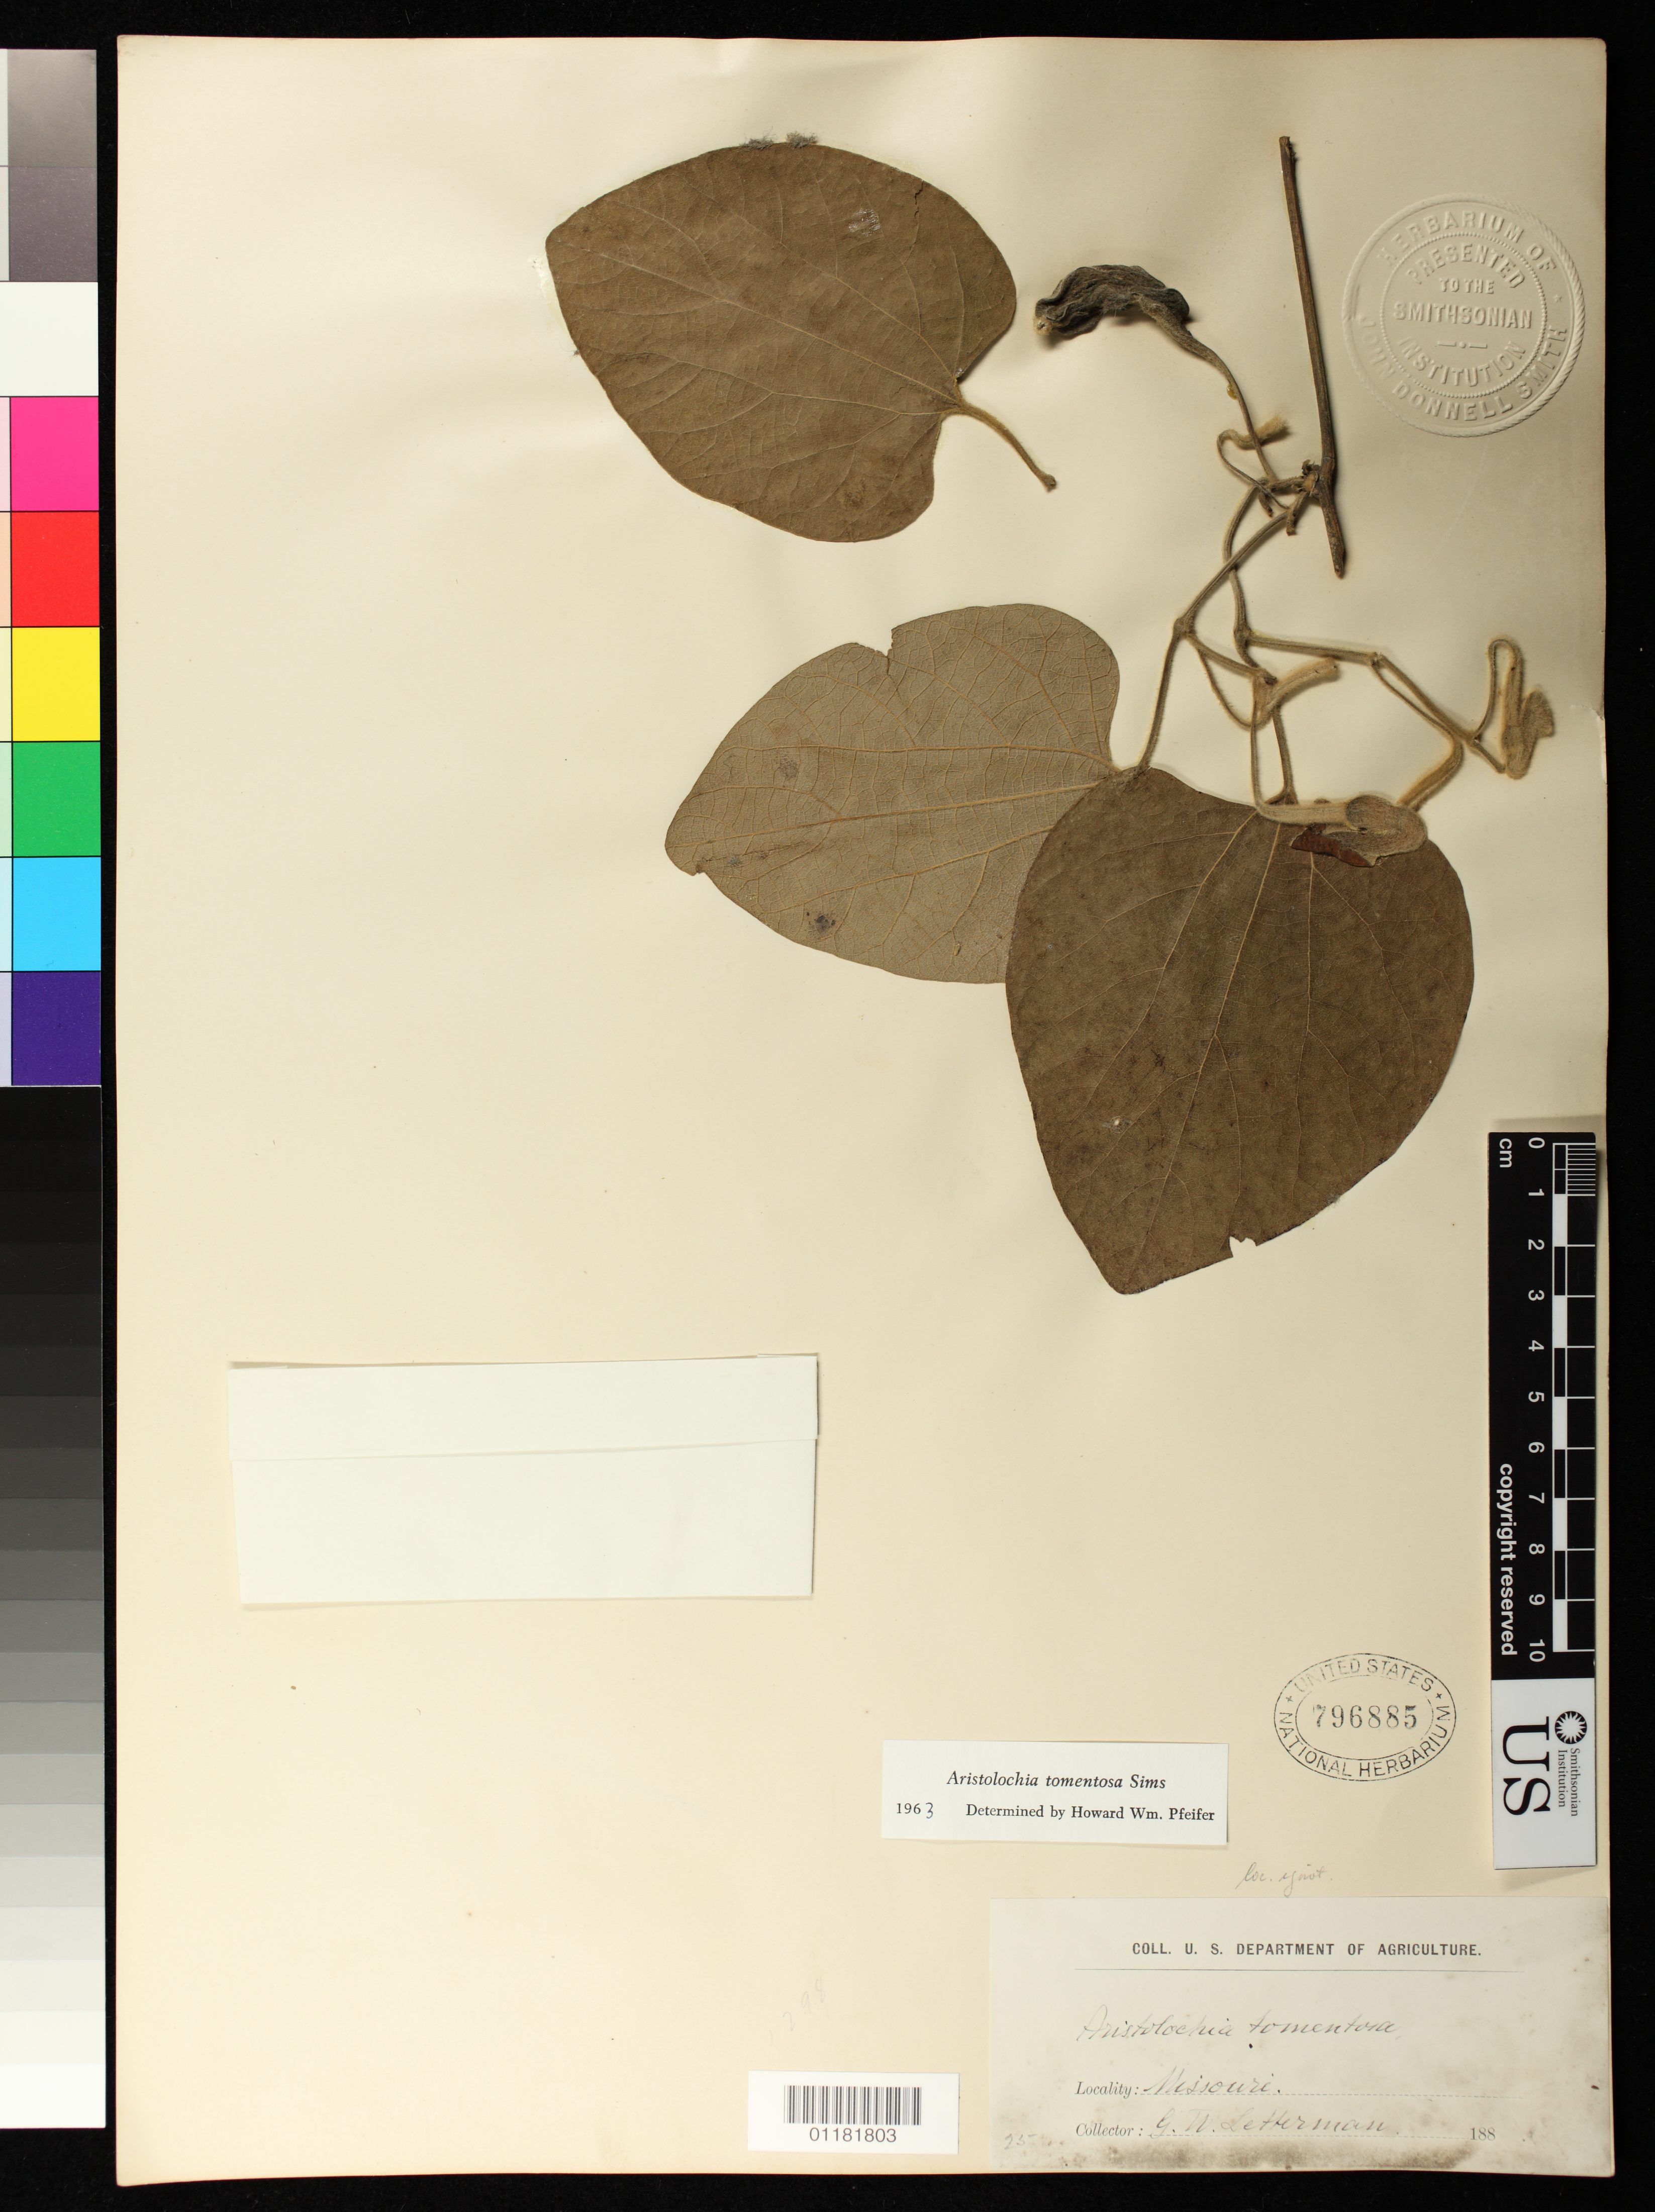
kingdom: Plantae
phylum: Tracheophyta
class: Magnoliopsida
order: Piperales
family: Aristolochiaceae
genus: Aristolochia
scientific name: Aristolochia tomentosa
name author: Sims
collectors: G. W. Letterman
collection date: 1880/1889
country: United States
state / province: Missouri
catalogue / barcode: US 796885